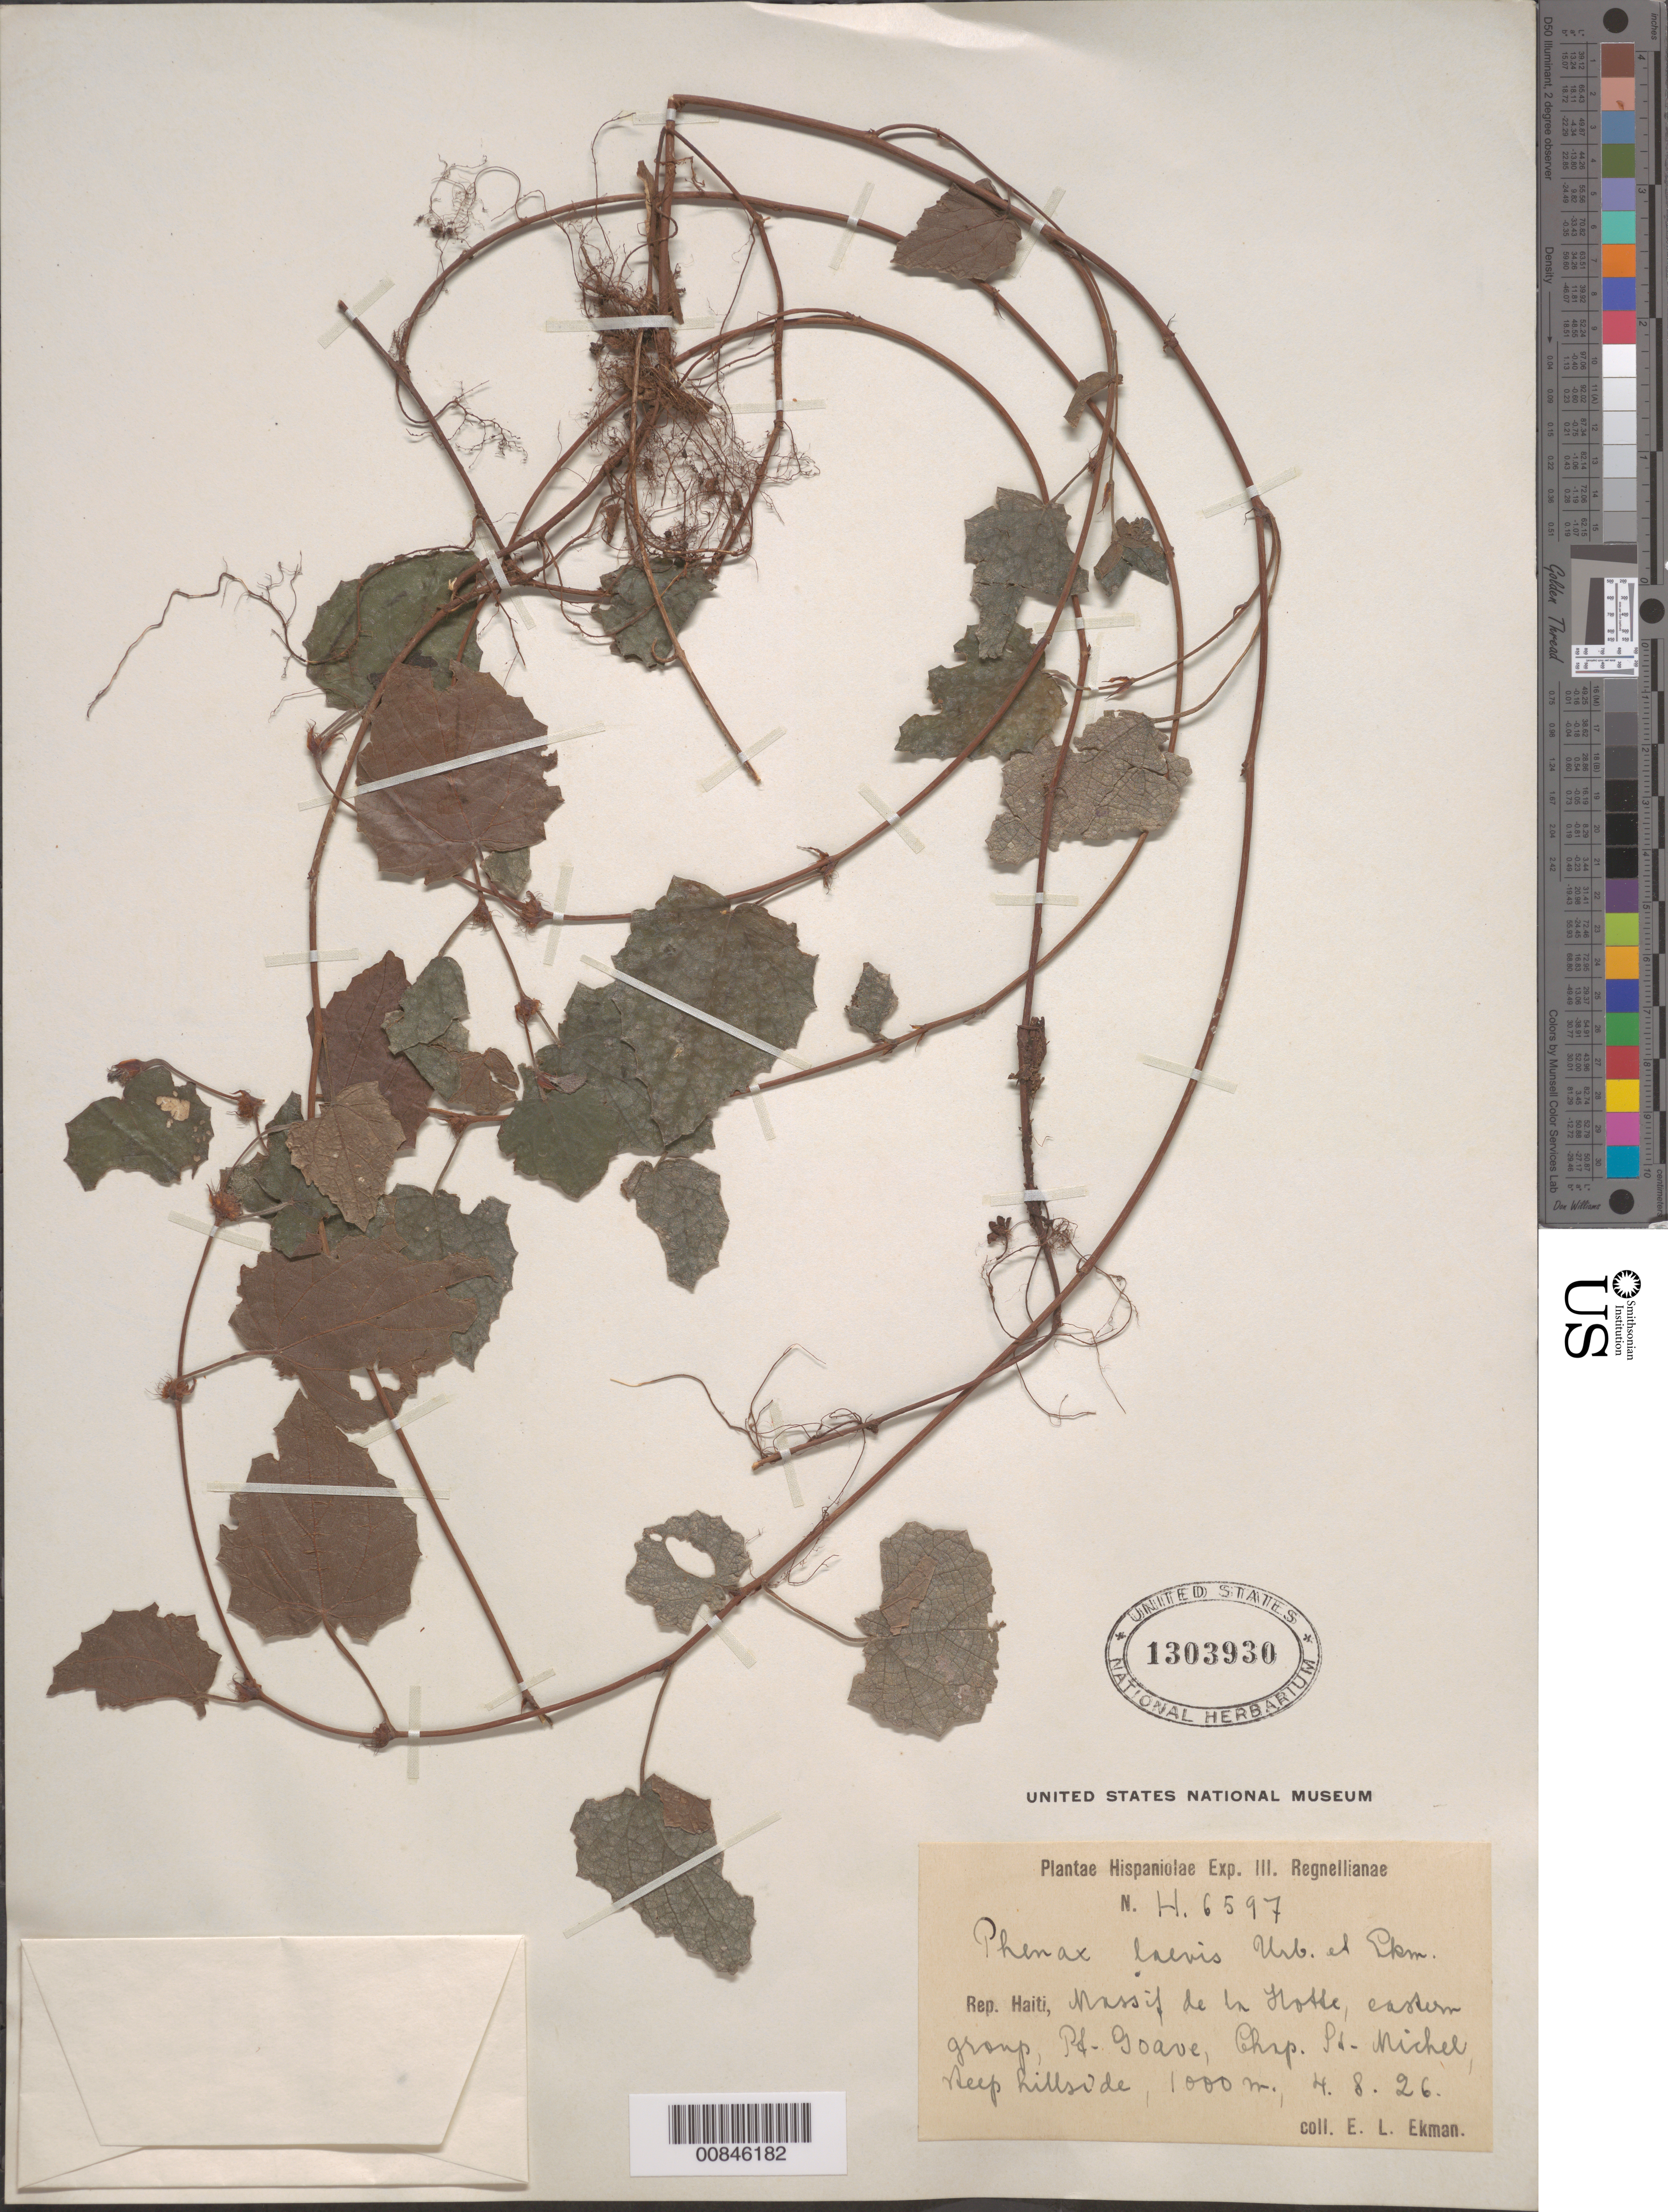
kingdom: Plantae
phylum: Tracheophyta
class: Magnoliopsida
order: Rosales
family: Urticaceae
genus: Phenax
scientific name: Phenax laevis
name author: Urb. & Ekman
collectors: E. L. Ekman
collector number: H 6597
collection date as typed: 04 Aug 1926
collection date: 1926-08-04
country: Haiti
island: Hispaniola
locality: Massif de la Hotte, eastern group, Pt-Goave, Chap. St-Michel.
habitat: Deep hillside.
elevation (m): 1000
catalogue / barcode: US 1303930